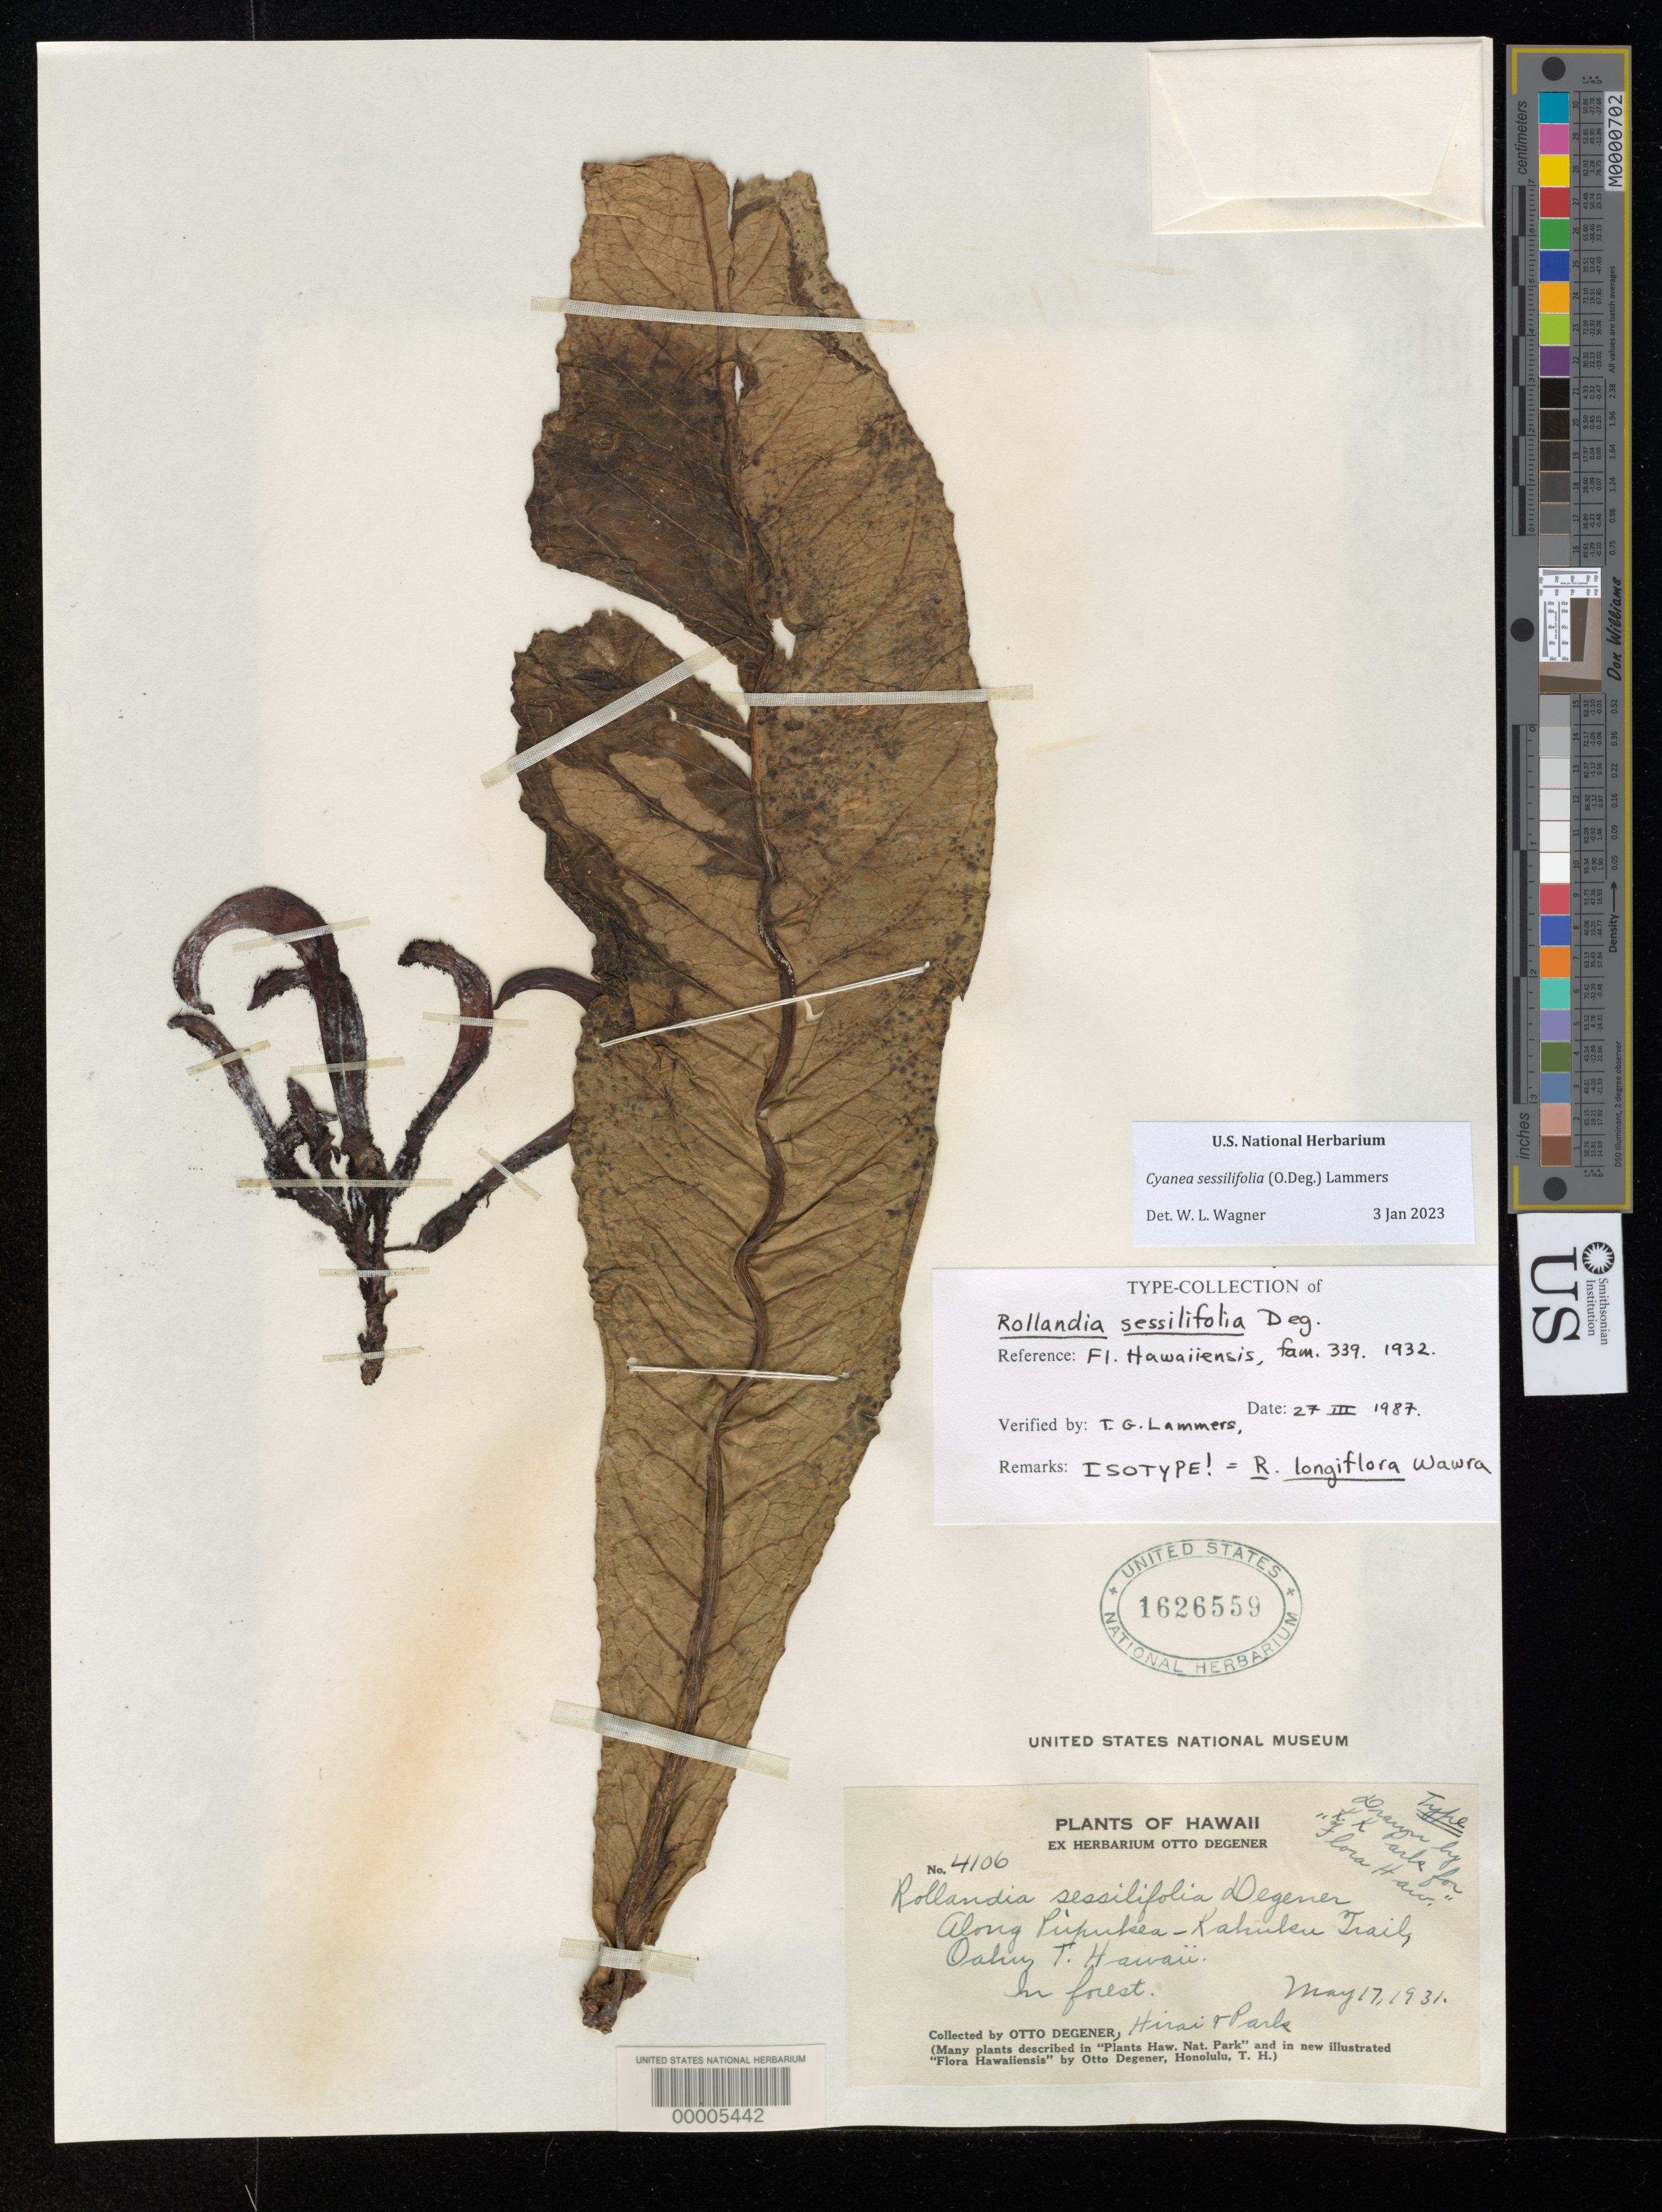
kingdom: Plantae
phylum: Tracheophyta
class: Magnoliopsida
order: Asterales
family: Campanulaceae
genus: Rollandia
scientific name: Rollandia sessilifolia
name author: O. Deg.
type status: Isotype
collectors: O. Degener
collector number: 4106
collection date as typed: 17 May 1931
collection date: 1931-05-17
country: United States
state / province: Hawaii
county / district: Honolulu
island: Oahu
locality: Along Pupukea-Kahukutrail.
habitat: In forest.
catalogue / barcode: US 1626559